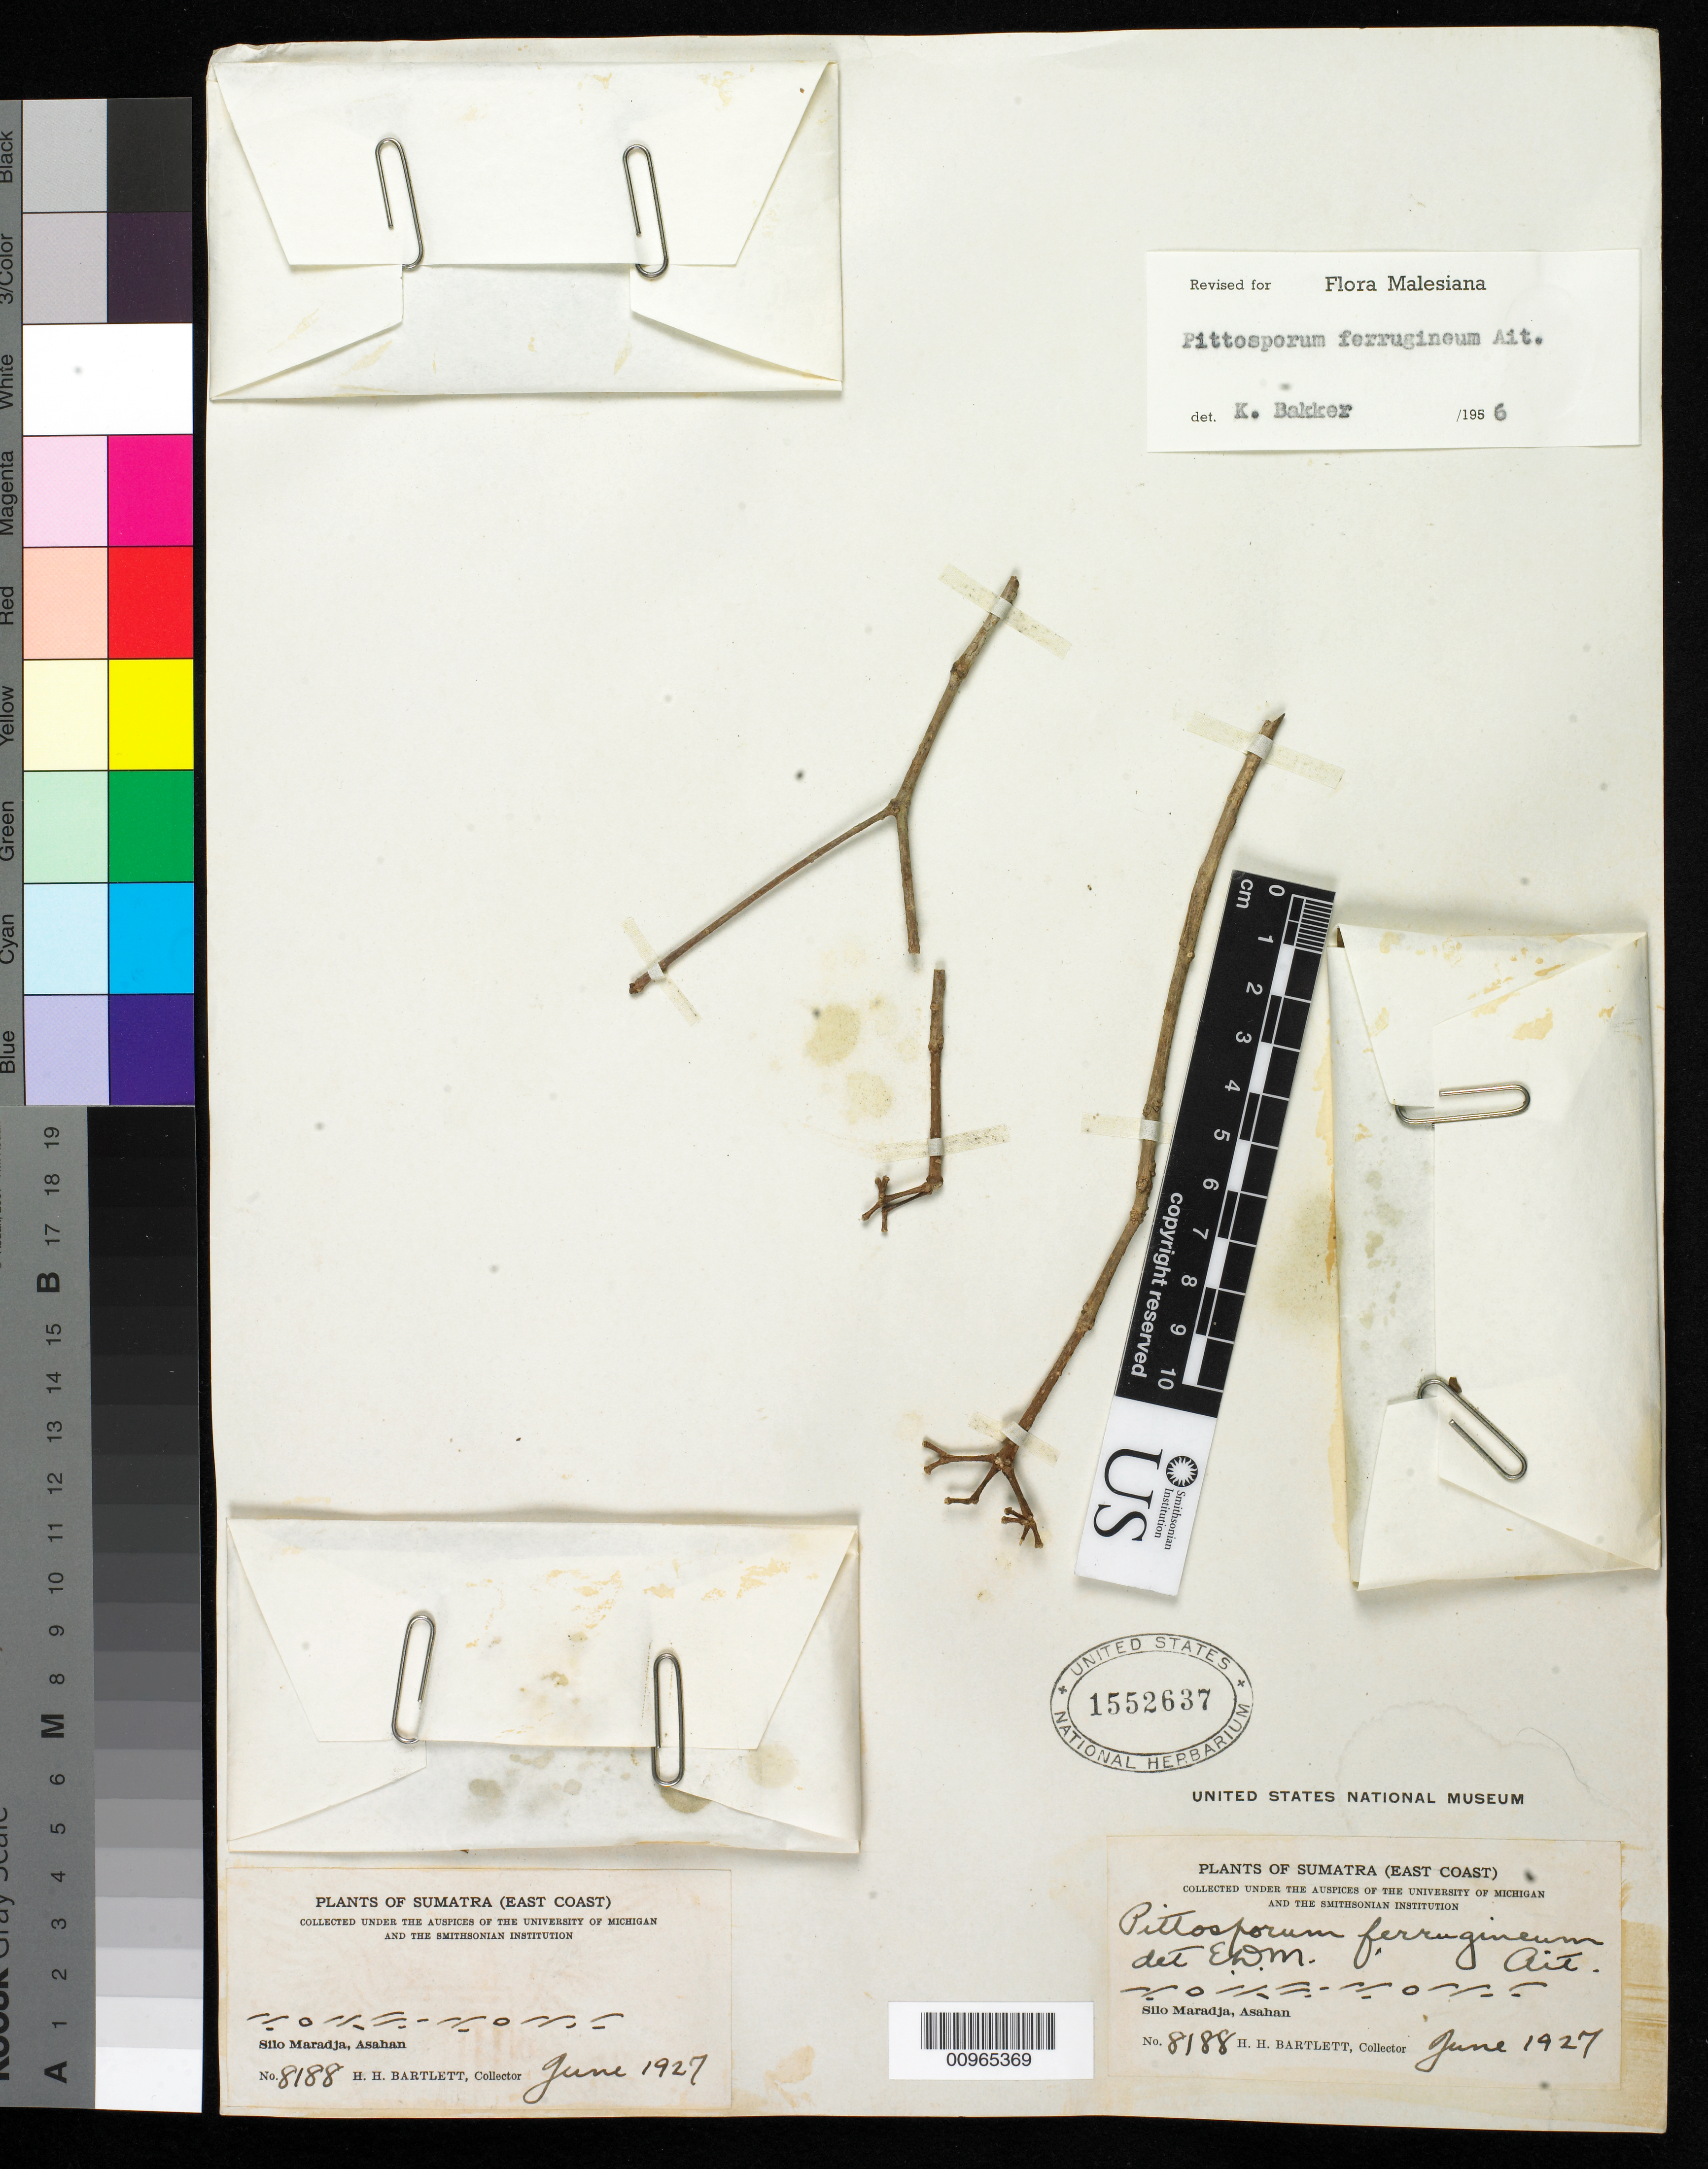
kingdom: Plantae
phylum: Tracheophyta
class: Magnoliopsida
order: Apiales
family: Pittosporaceae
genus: Pittosporum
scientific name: Pittosporum ferrugineum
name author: W.T. Aiton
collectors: H. H. Bartlett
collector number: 8188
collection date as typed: Jun 1927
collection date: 1927-06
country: Indonesia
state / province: Sumatra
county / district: Sumatera Utara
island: Sumatra I.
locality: (East Coast) Silo Maradja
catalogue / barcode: US 1552637